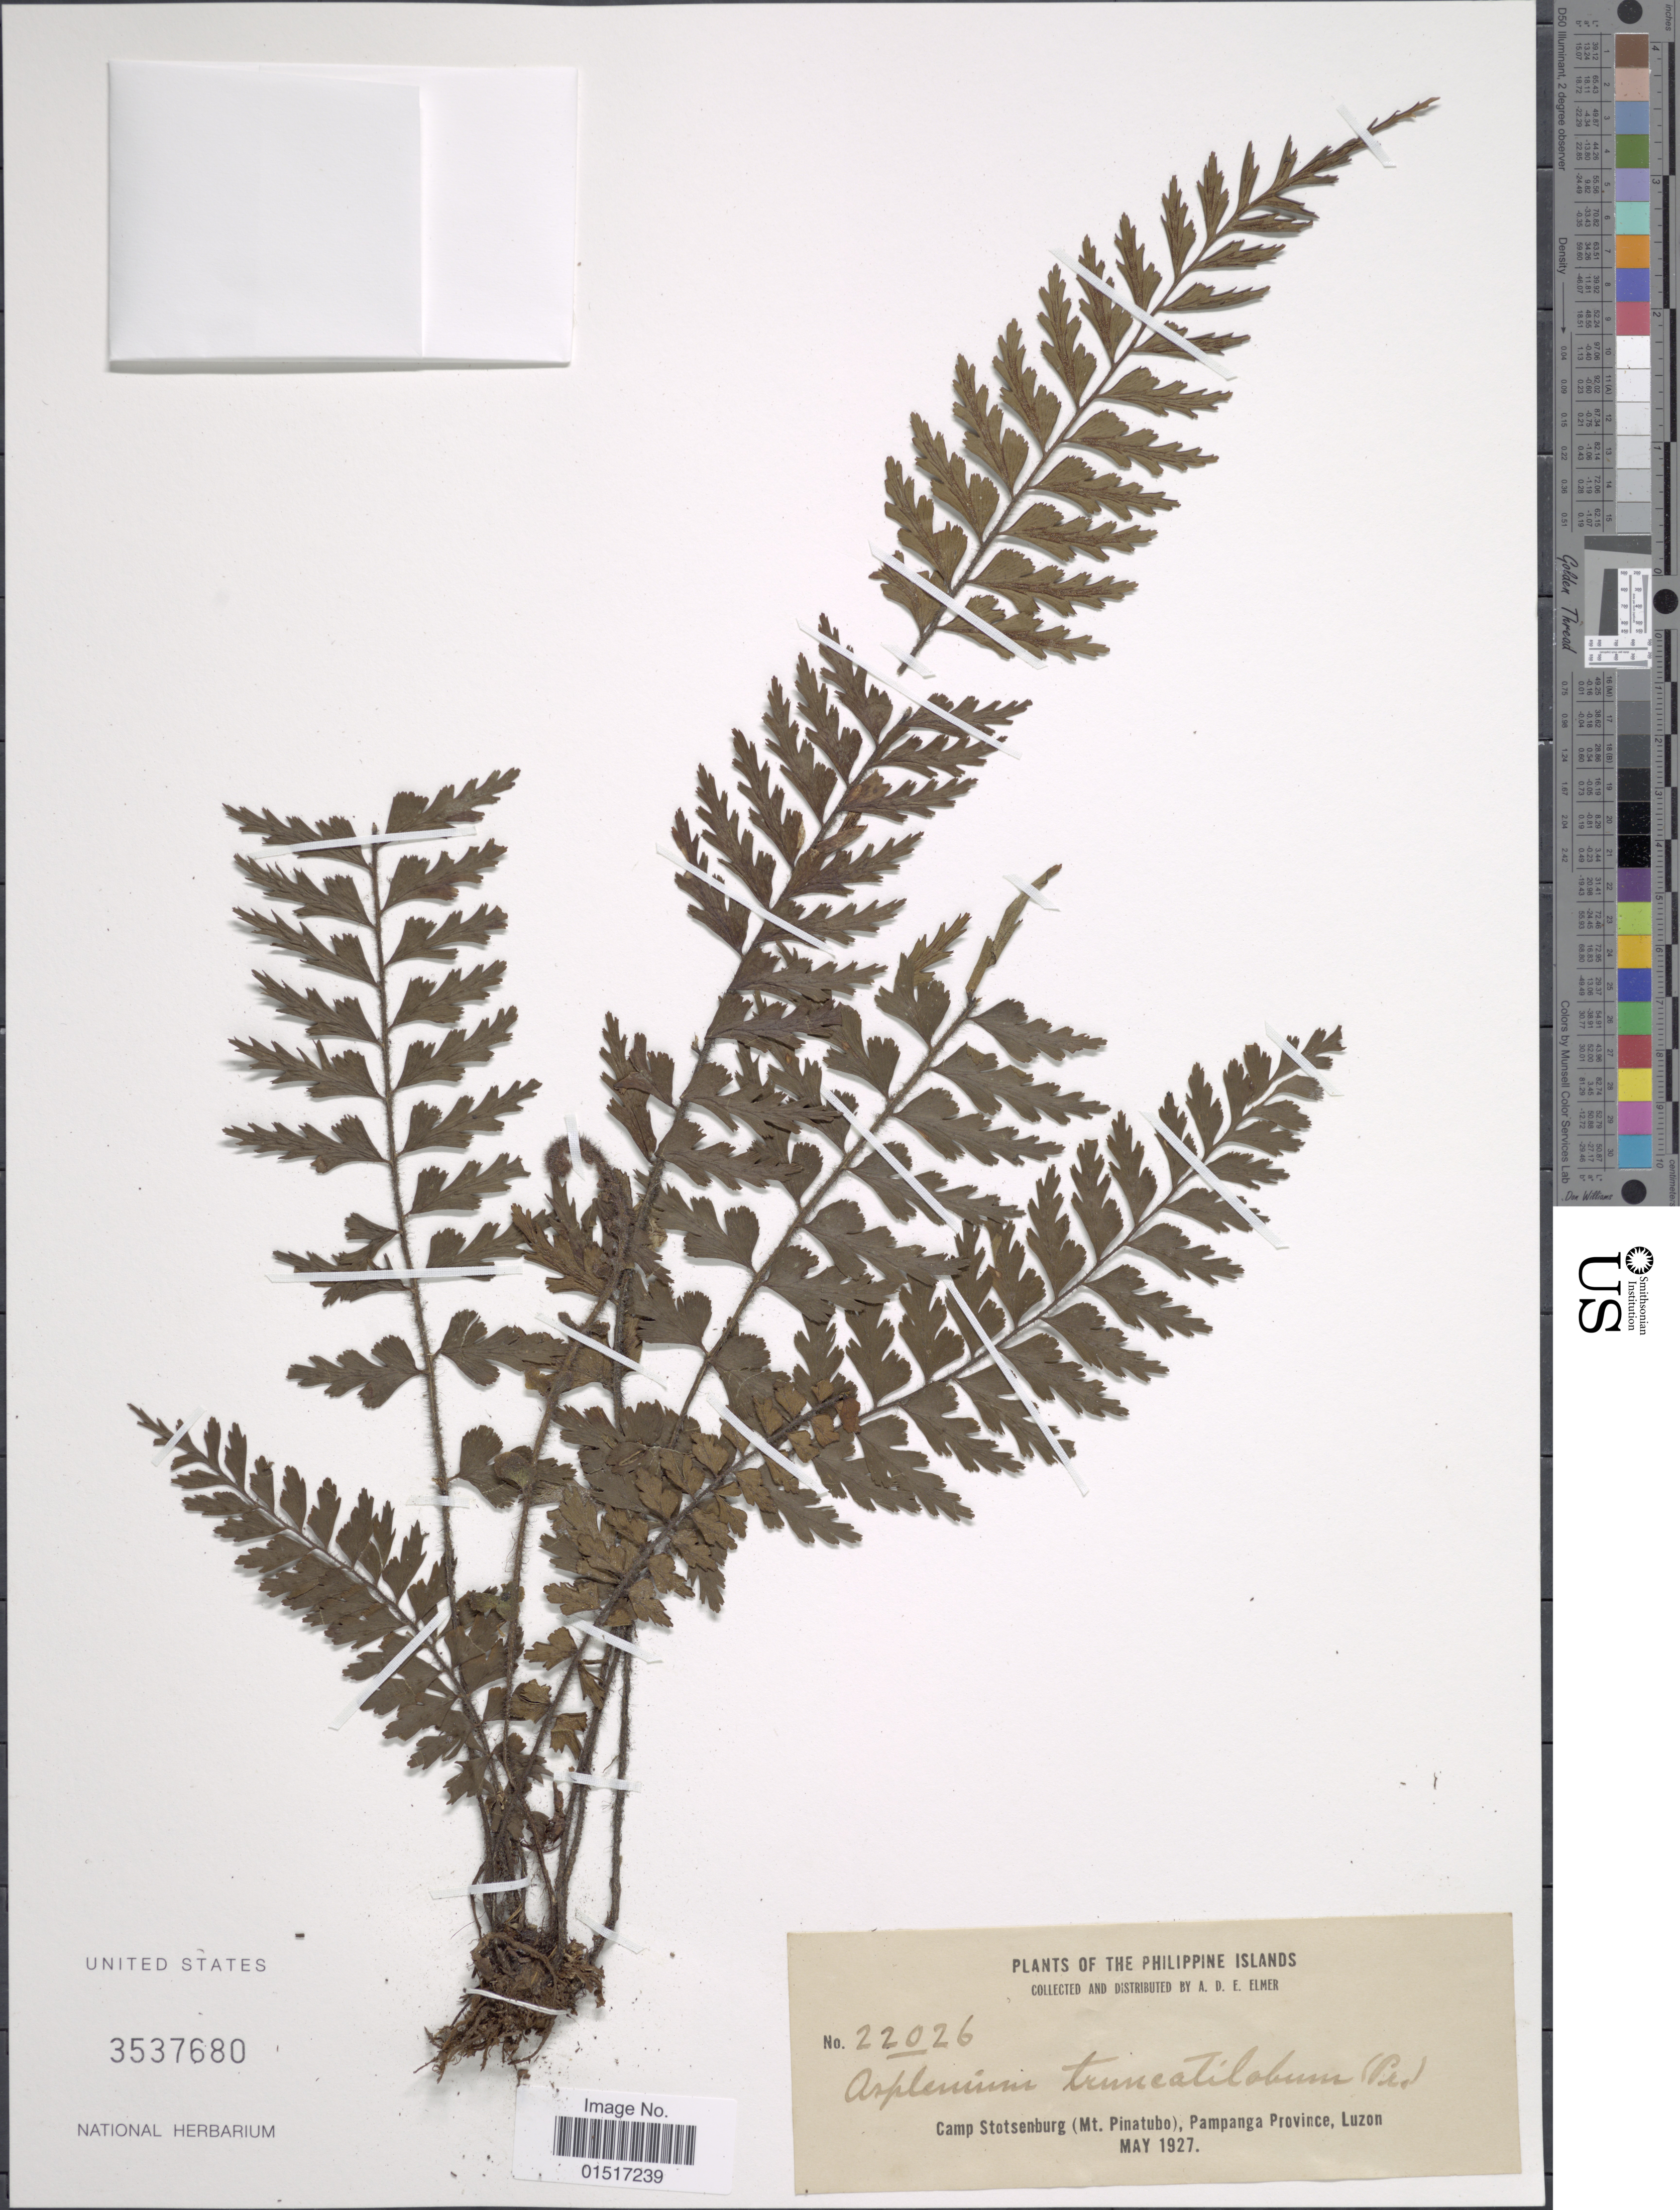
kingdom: Plantae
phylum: Tracheophyta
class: Polypodiopsida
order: Polypodiales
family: Aspleniaceae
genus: Asplenium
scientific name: Asplenium truncatilobum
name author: (C. Presl) Fée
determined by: Salgado, A. E.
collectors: A. D. E. Elmer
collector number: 22026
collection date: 1927-05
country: Philippines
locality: Camp Stotsenburg (Mt. Pinatubo), Pampanga Province, Luzon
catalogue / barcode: US 3537680